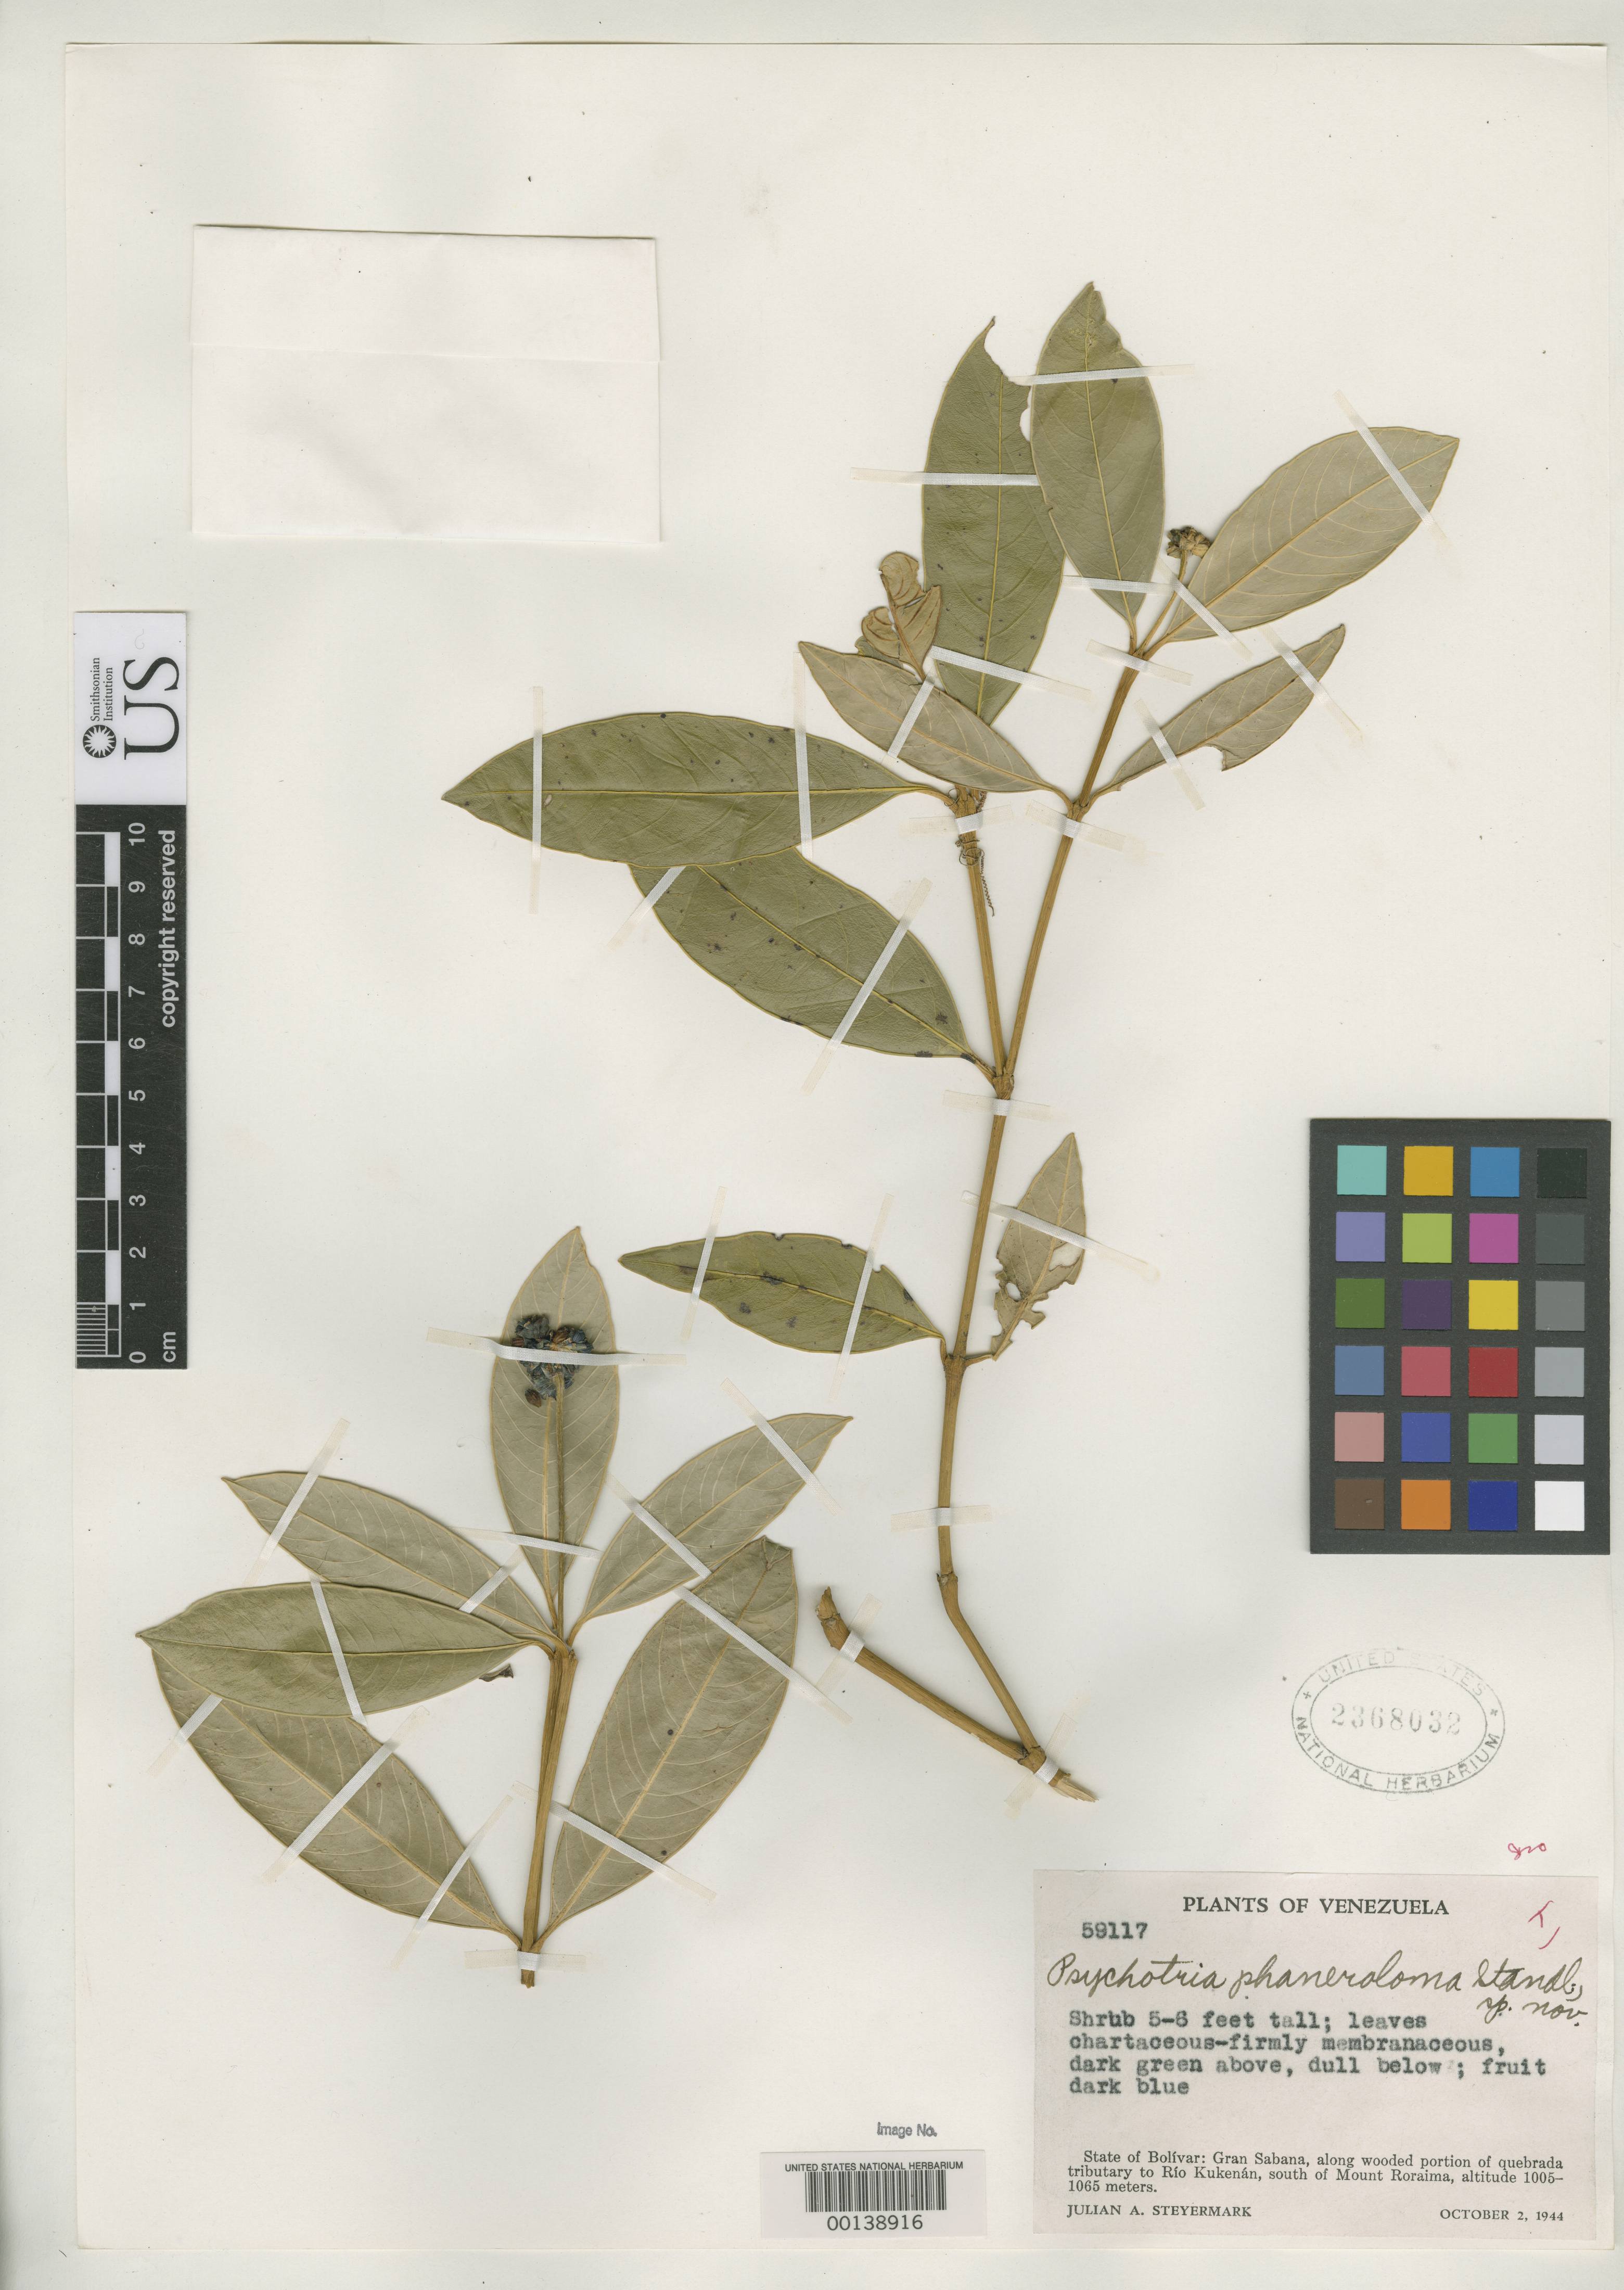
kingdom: Plantae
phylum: Tracheophyta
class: Magnoliopsida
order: Gentianales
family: Rubiaceae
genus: Psychotria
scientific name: Psychotria phaneroloma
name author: Standl. & Steyerm.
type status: Isotype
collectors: J. Steyermark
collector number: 59117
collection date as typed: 02 Oct 1944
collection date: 1944-10-02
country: Venezuela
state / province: Bolivar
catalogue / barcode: US 2368032